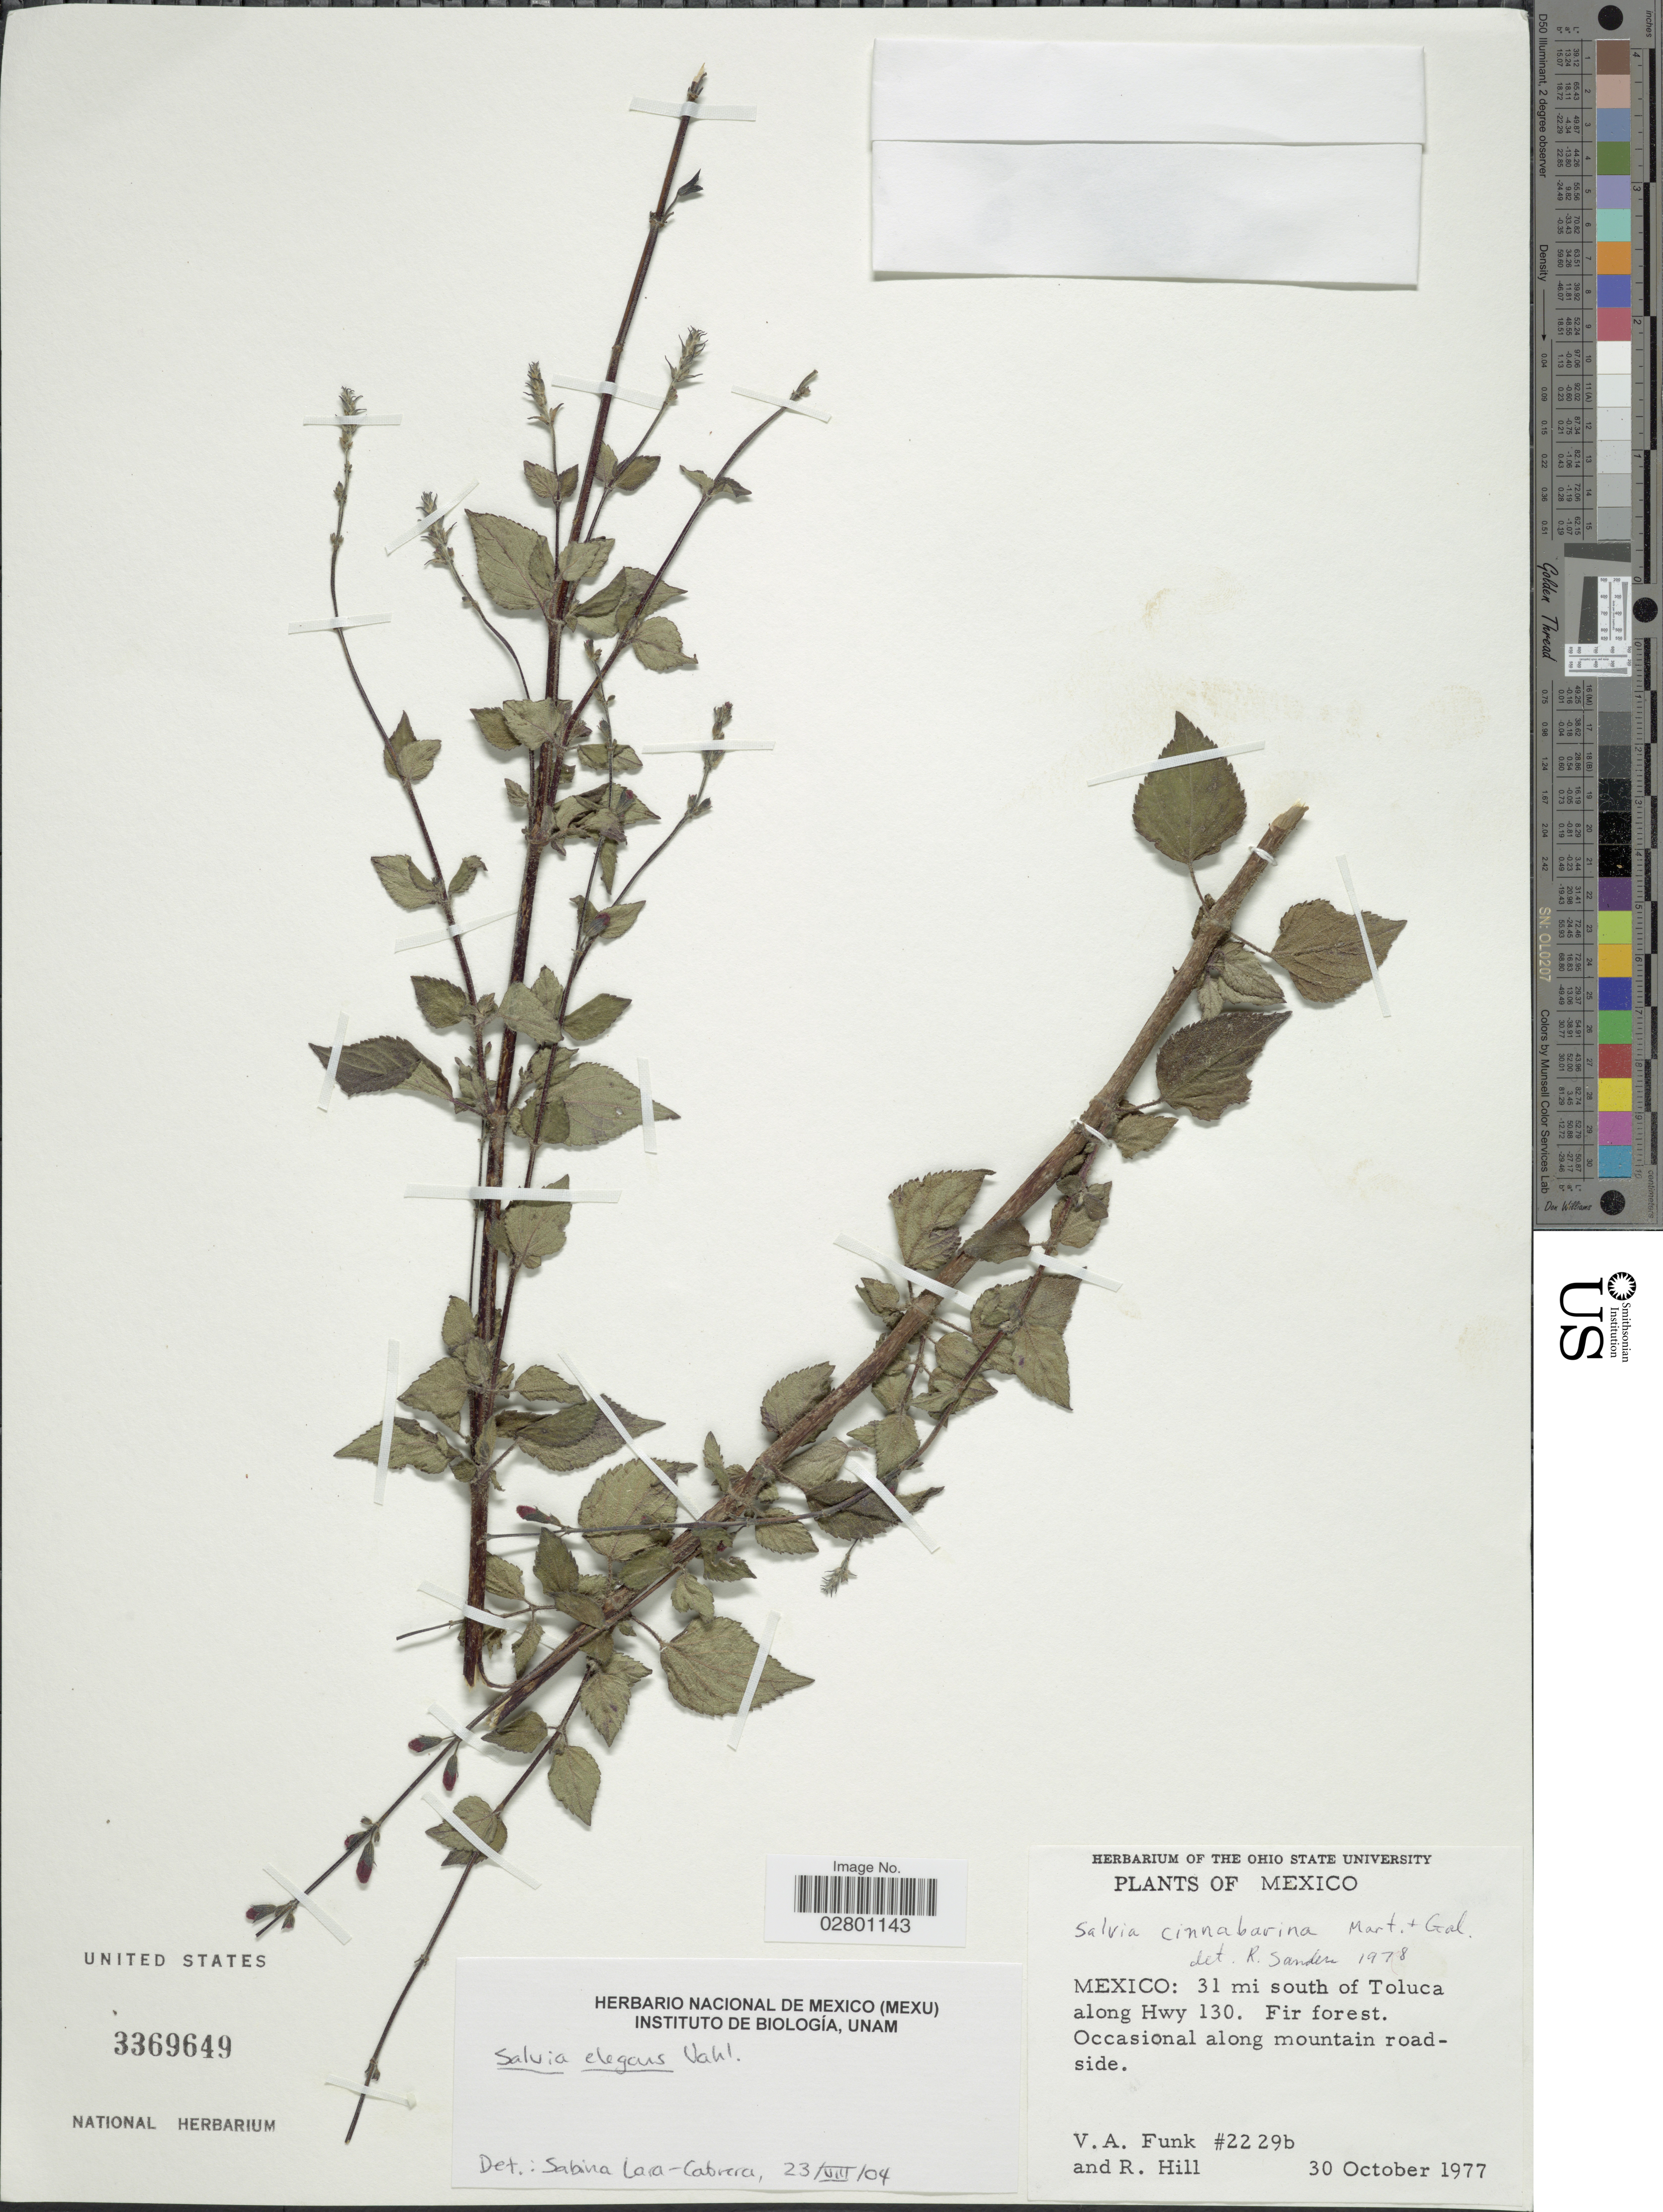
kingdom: Plantae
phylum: Tracheophyta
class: Magnoliopsida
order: Lamiales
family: Lamiaceae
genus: Salvia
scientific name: Salvia elegans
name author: Vahl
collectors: V. Funk & R. Hill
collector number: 2229b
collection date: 1977-10-30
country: Mexico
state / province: México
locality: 31 mi south of Toluca along Hwy 130.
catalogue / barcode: US 3369649